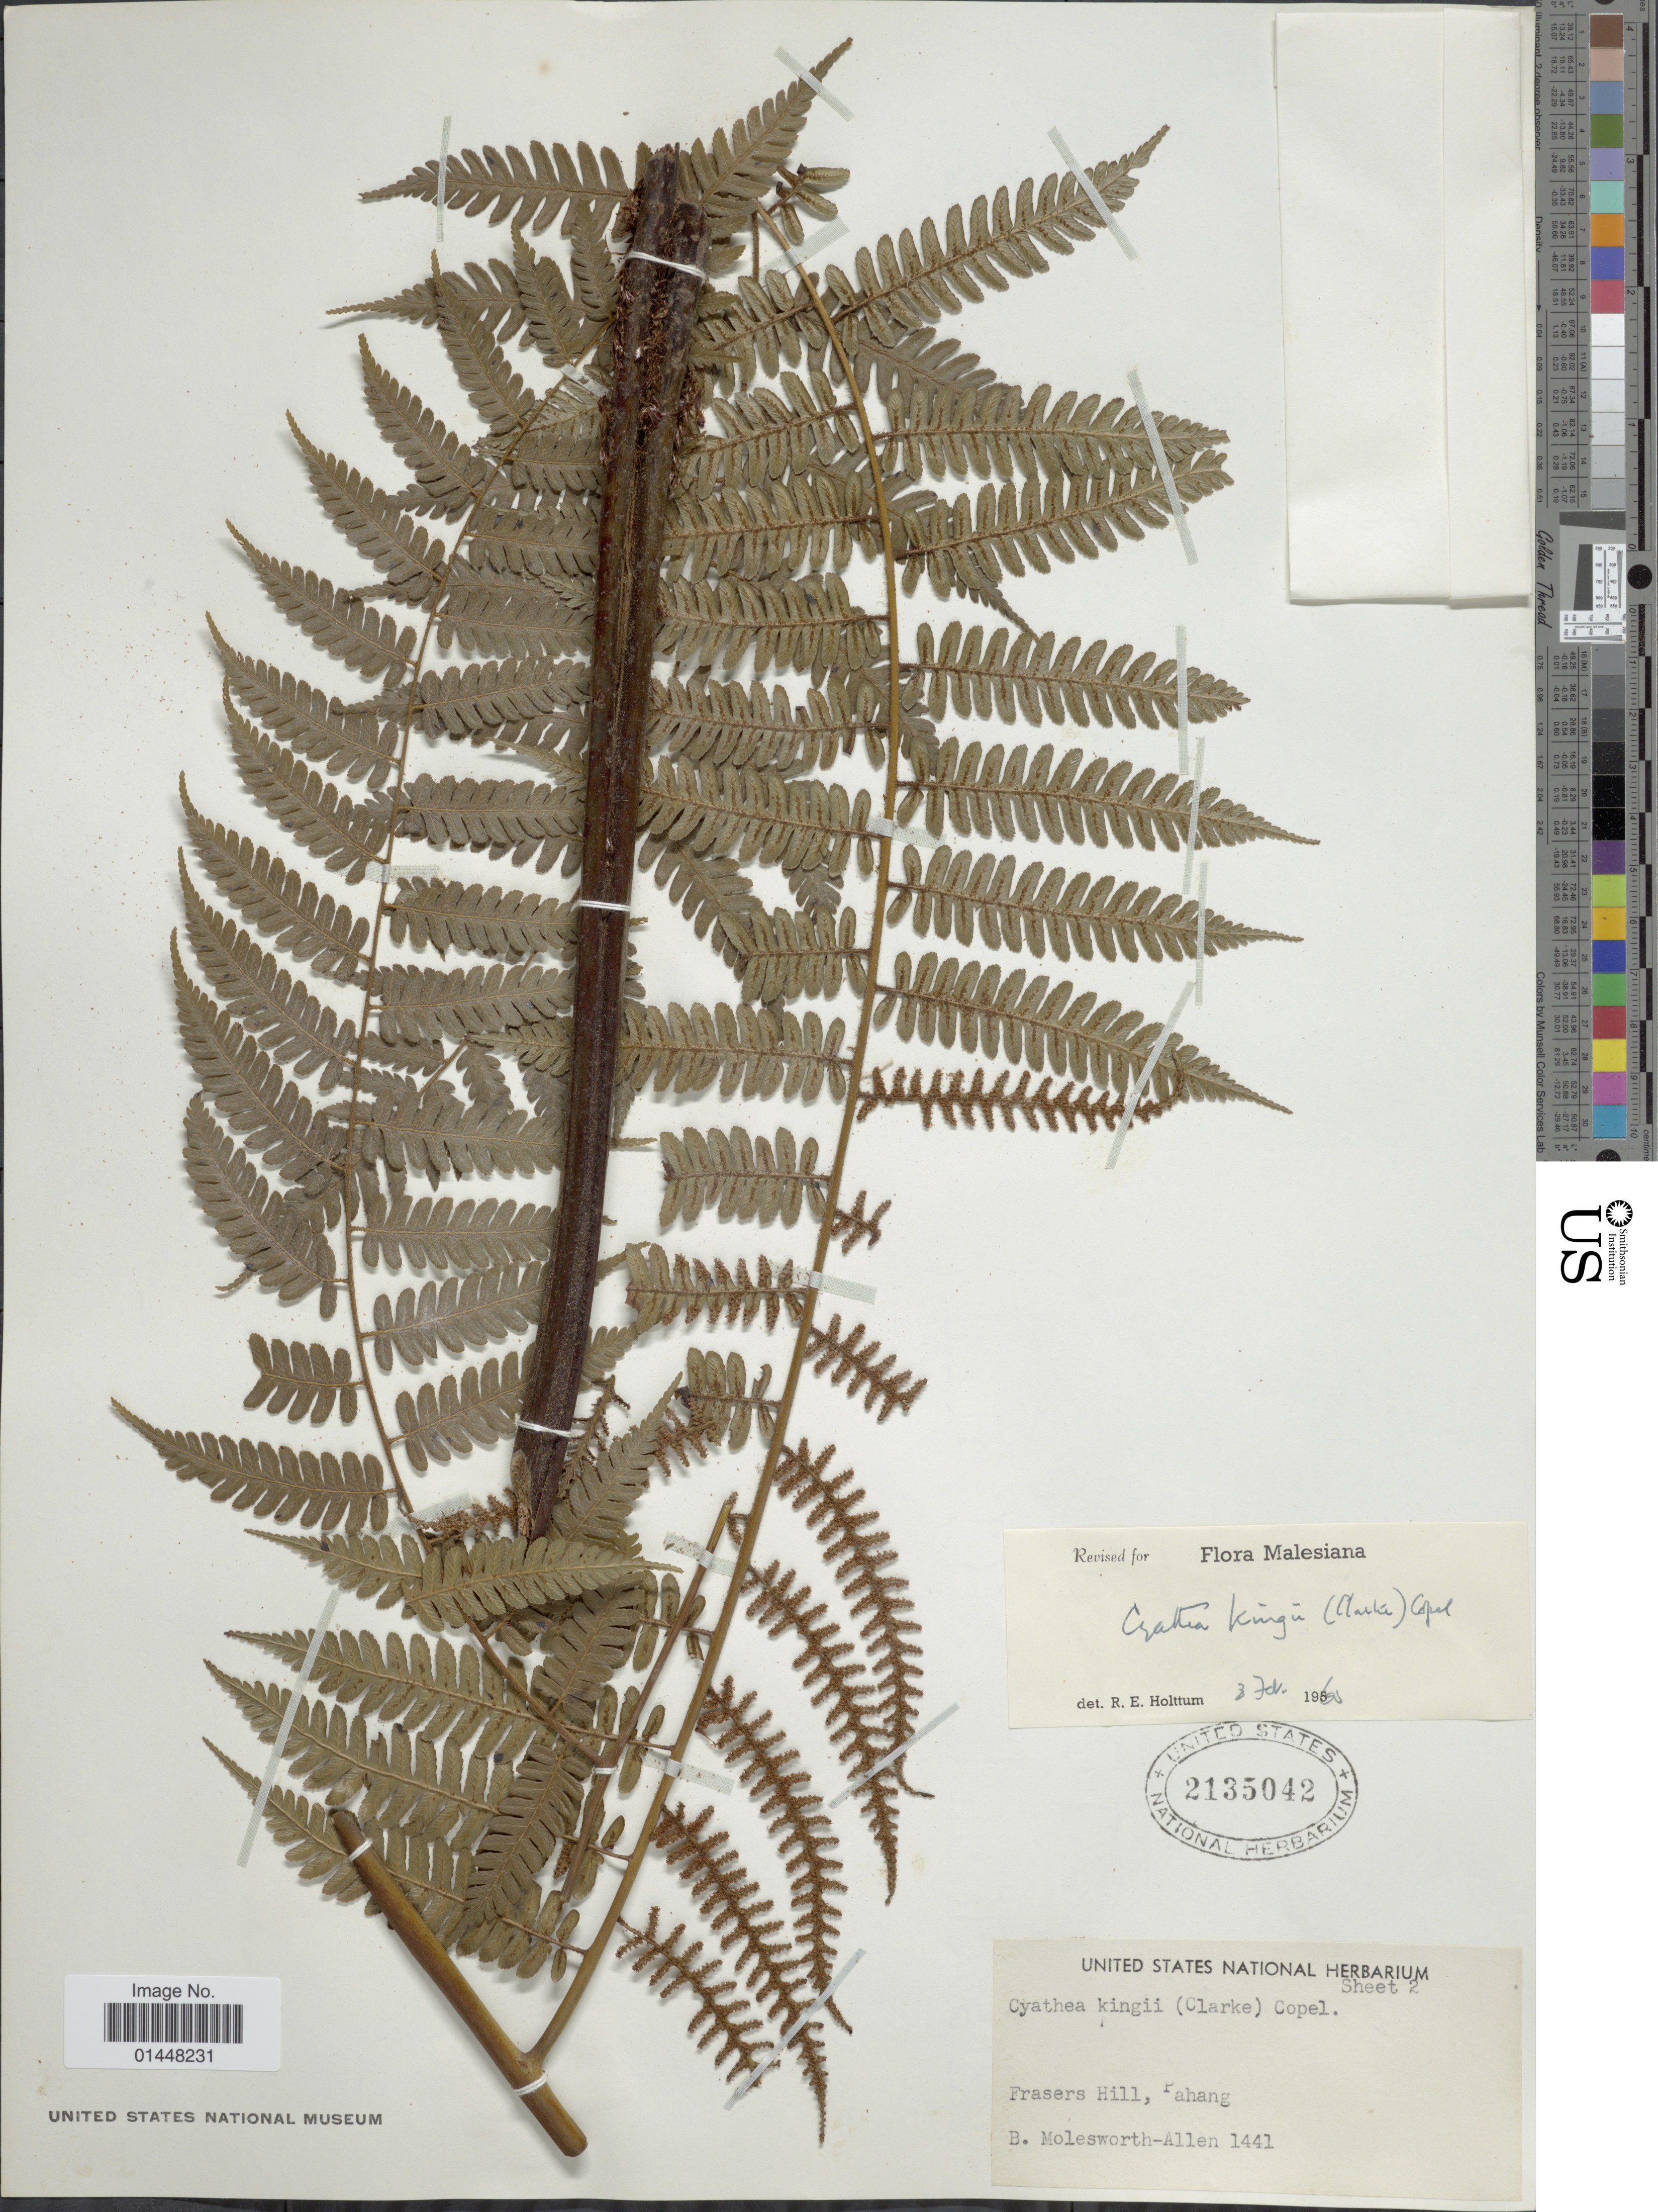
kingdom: Plantae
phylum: Tracheophyta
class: Polypodiopsida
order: Cyatheales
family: Cyatheaceae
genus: Gymnosphaera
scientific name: Gymnosphaera kingii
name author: (Clarke) Copel.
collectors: B. E. G. Molesworth-Allen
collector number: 1441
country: Malaysia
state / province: Pahang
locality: Frasers Hill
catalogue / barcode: US 2135042